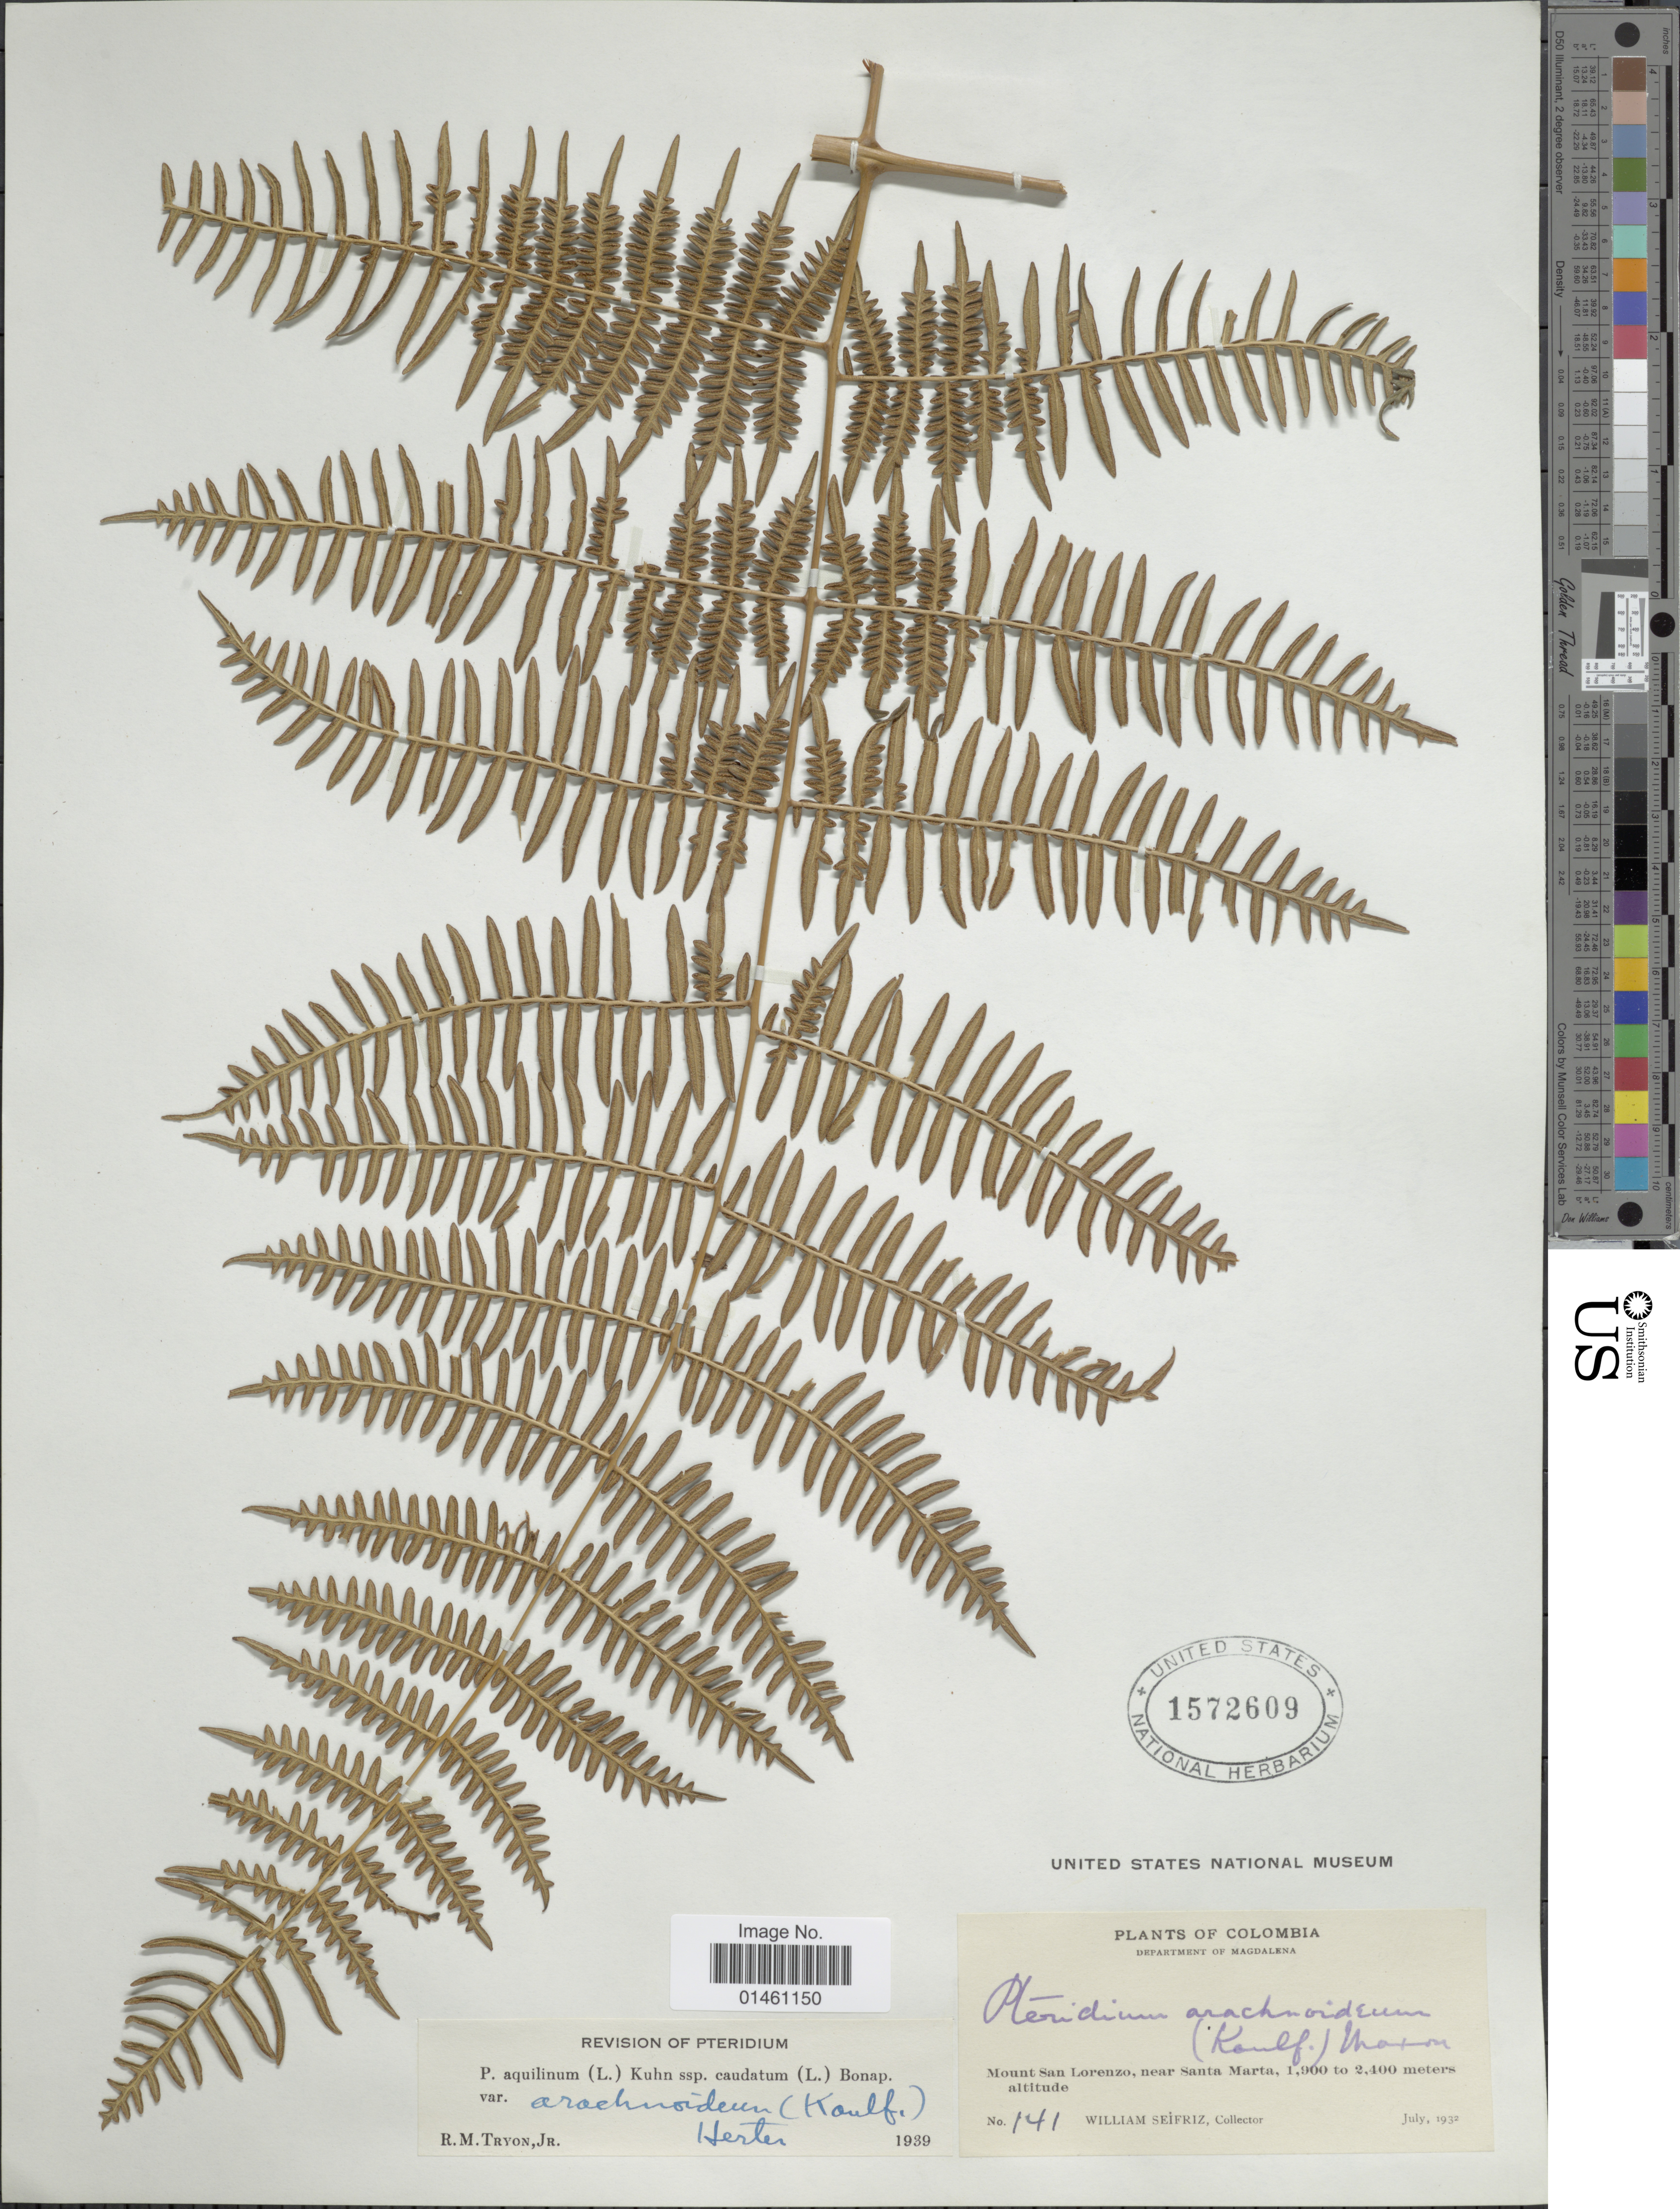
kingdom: Plantae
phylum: Tracheophyta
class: Polypodiopsida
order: Polypodiales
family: Dennstaedtiaceae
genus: Pteridium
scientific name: Pteridium aquilinum var. arachnoideum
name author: (Kaulf.) Herter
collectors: W. Seifriz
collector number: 141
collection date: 1932-07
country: Colombia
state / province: Magdalena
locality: Department of Magdalena, Mount San Lorenzo, near Santa Marta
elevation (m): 1900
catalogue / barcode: US 1572609